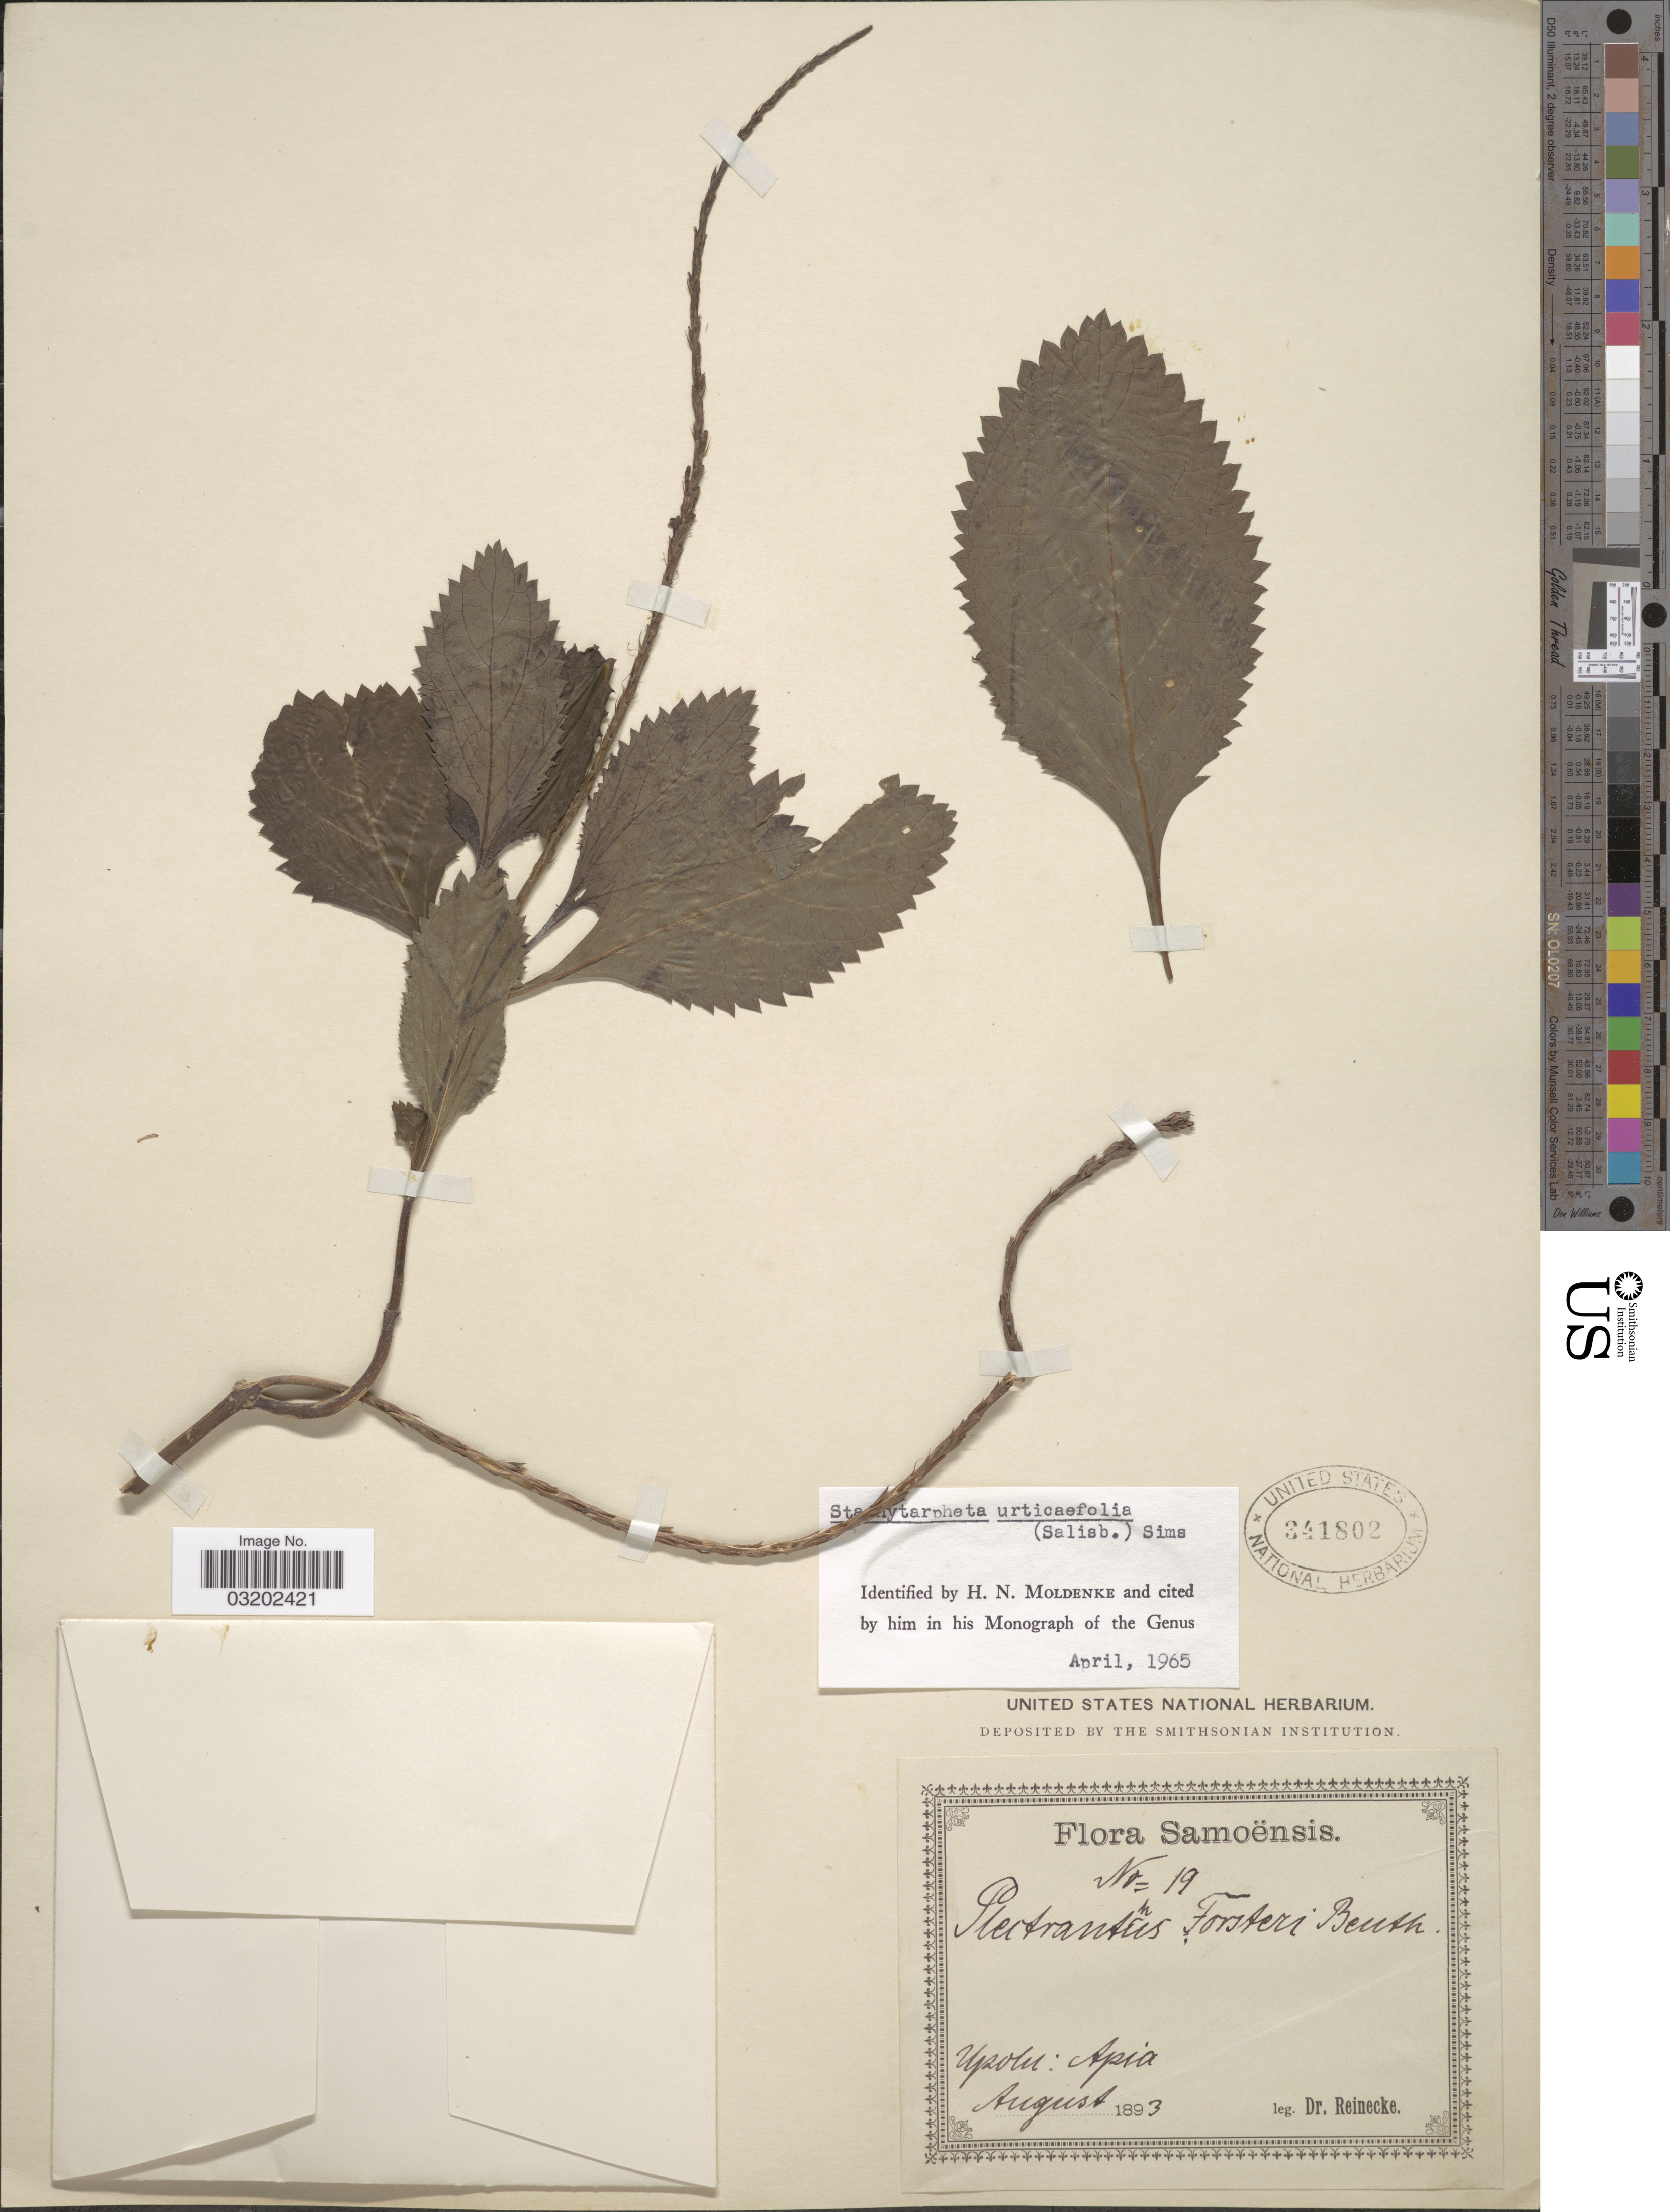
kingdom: Plantae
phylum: Tracheophyta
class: Magnoliopsida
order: Lamiales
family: Verbenaceae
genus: Stachytarpheta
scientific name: Stachytarpheta urticifolia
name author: Sims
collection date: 1893-08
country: Samoa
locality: Samoënsis. Upolu: Apia.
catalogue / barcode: US 341802